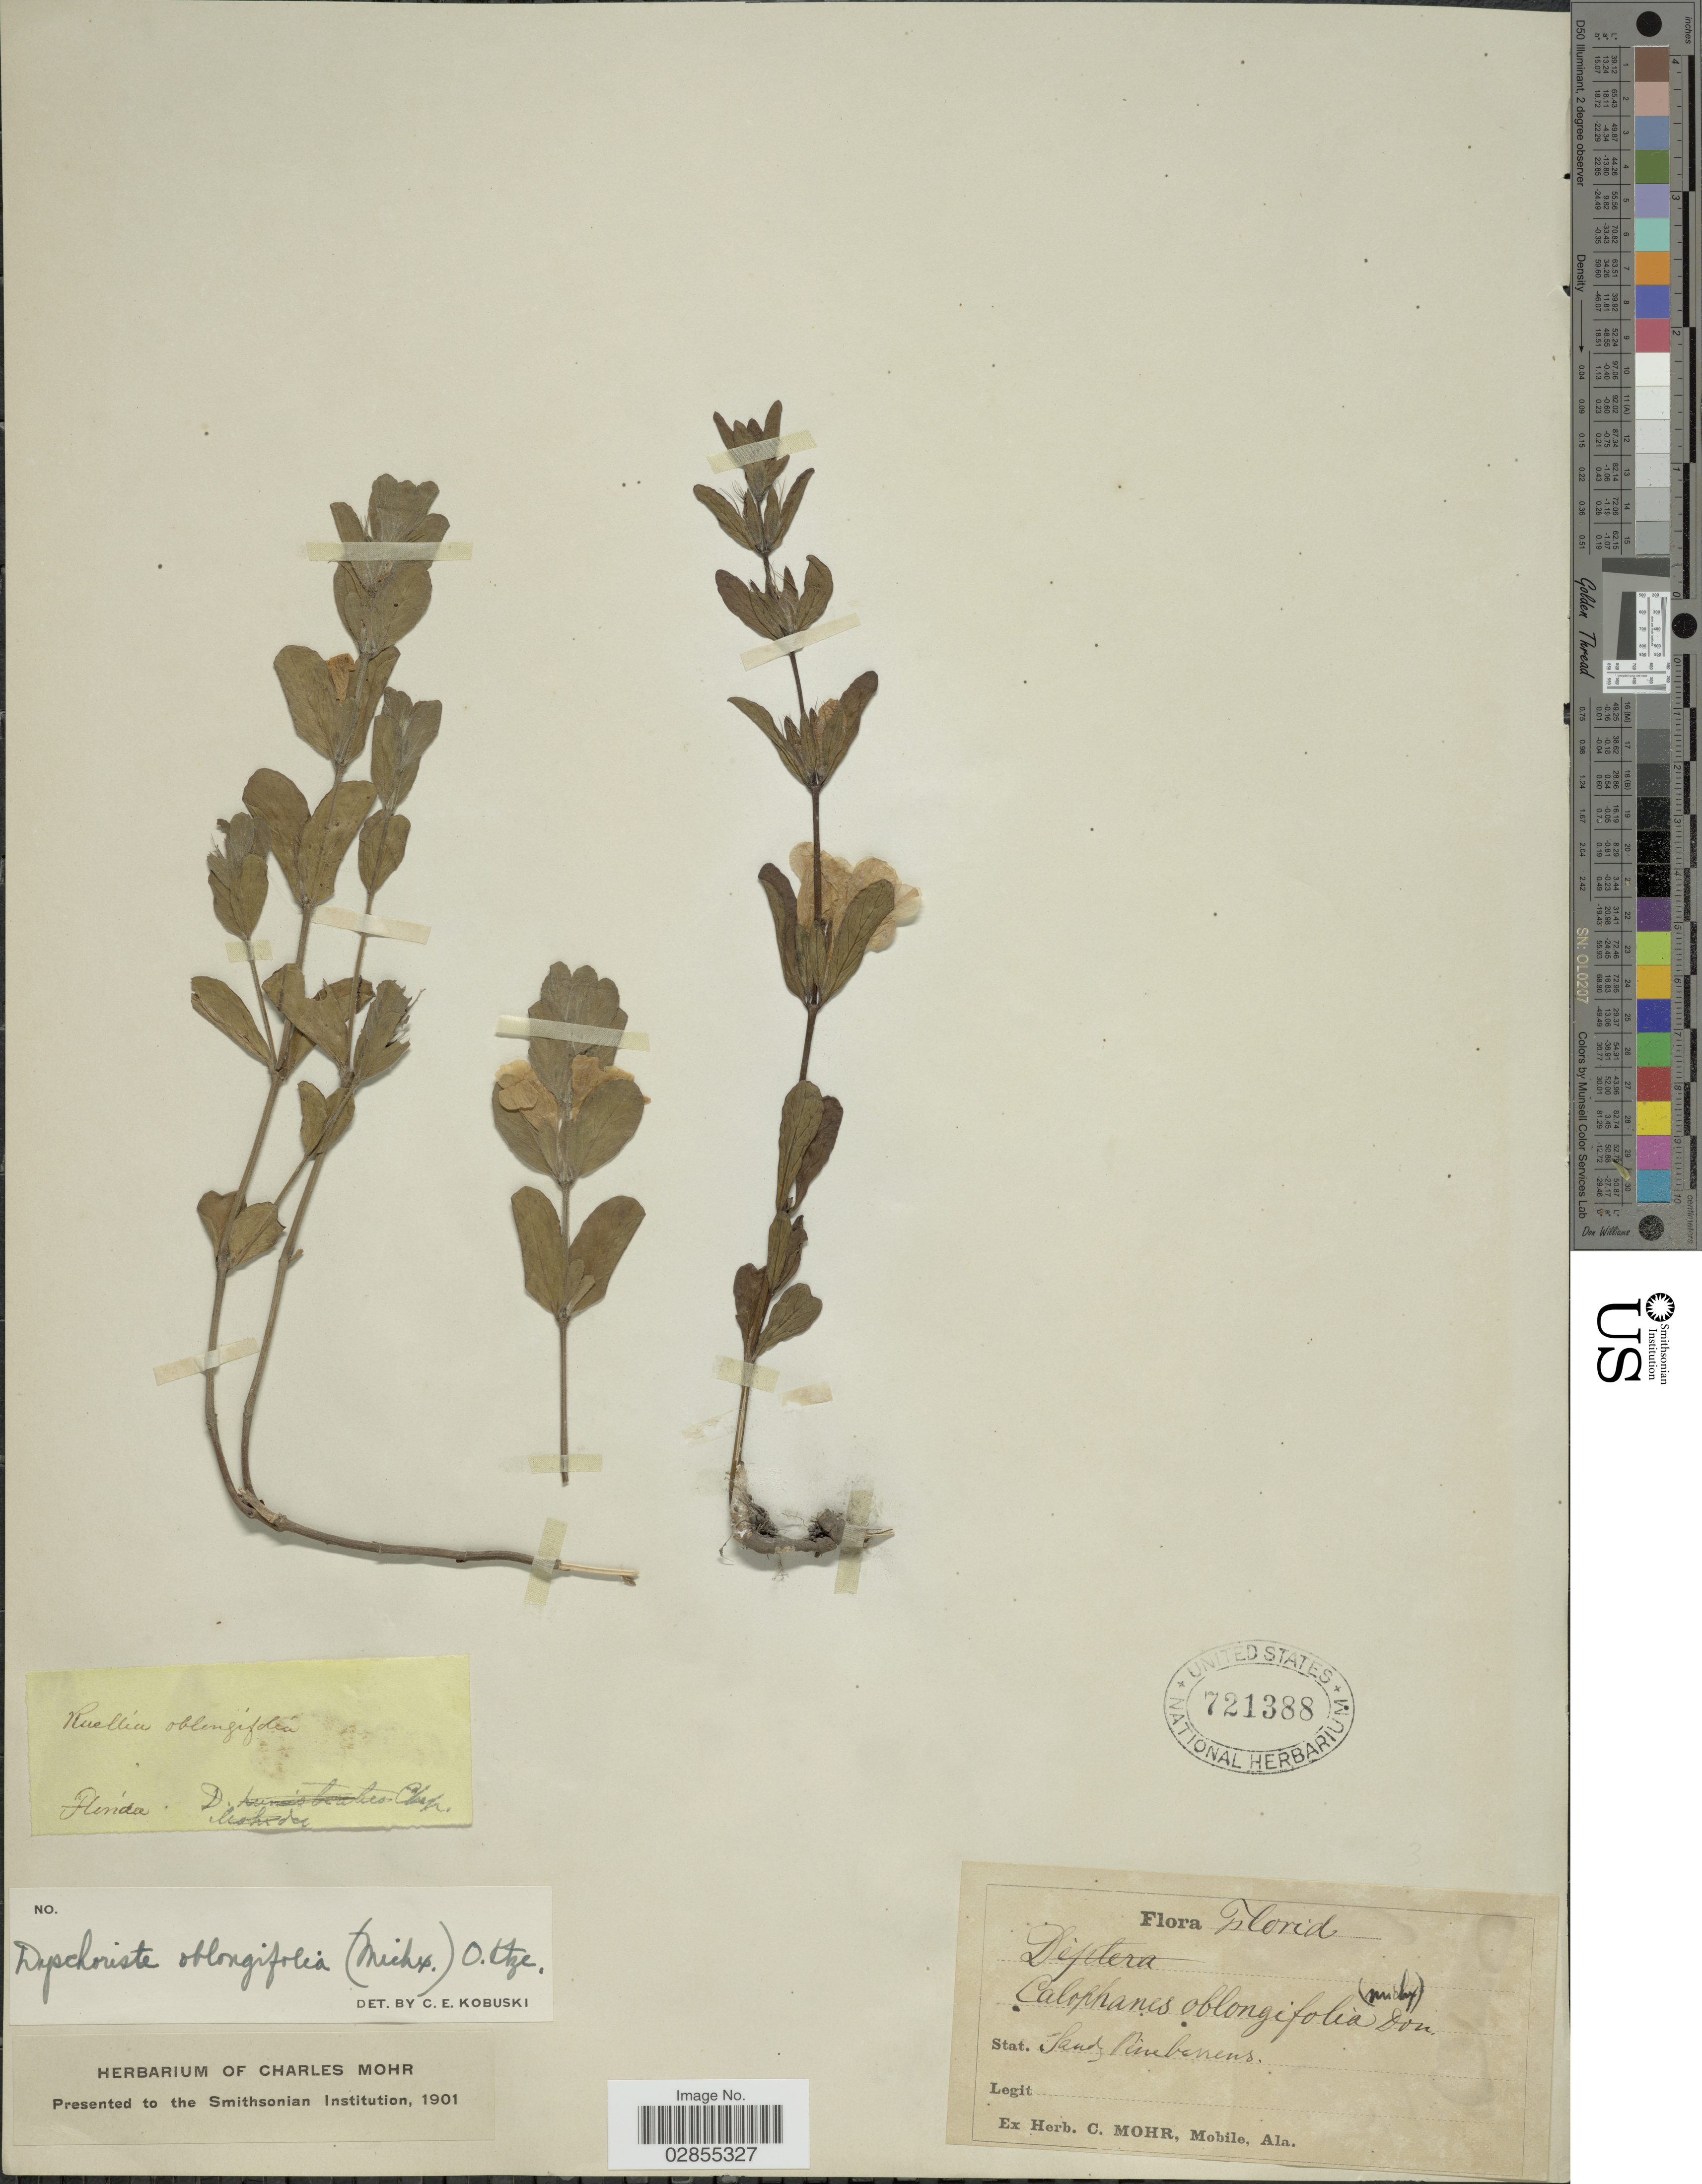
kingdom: Plantae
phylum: Tracheophyta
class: Magnoliopsida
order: Lamiales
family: Acanthaceae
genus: Dyschoriste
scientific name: Dyschoriste oblongifolia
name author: (Michx.) Kuntze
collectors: ex herb. C. Mohr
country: United States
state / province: Florida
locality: Stat. Sandy Pine Barrens.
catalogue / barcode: US 721388